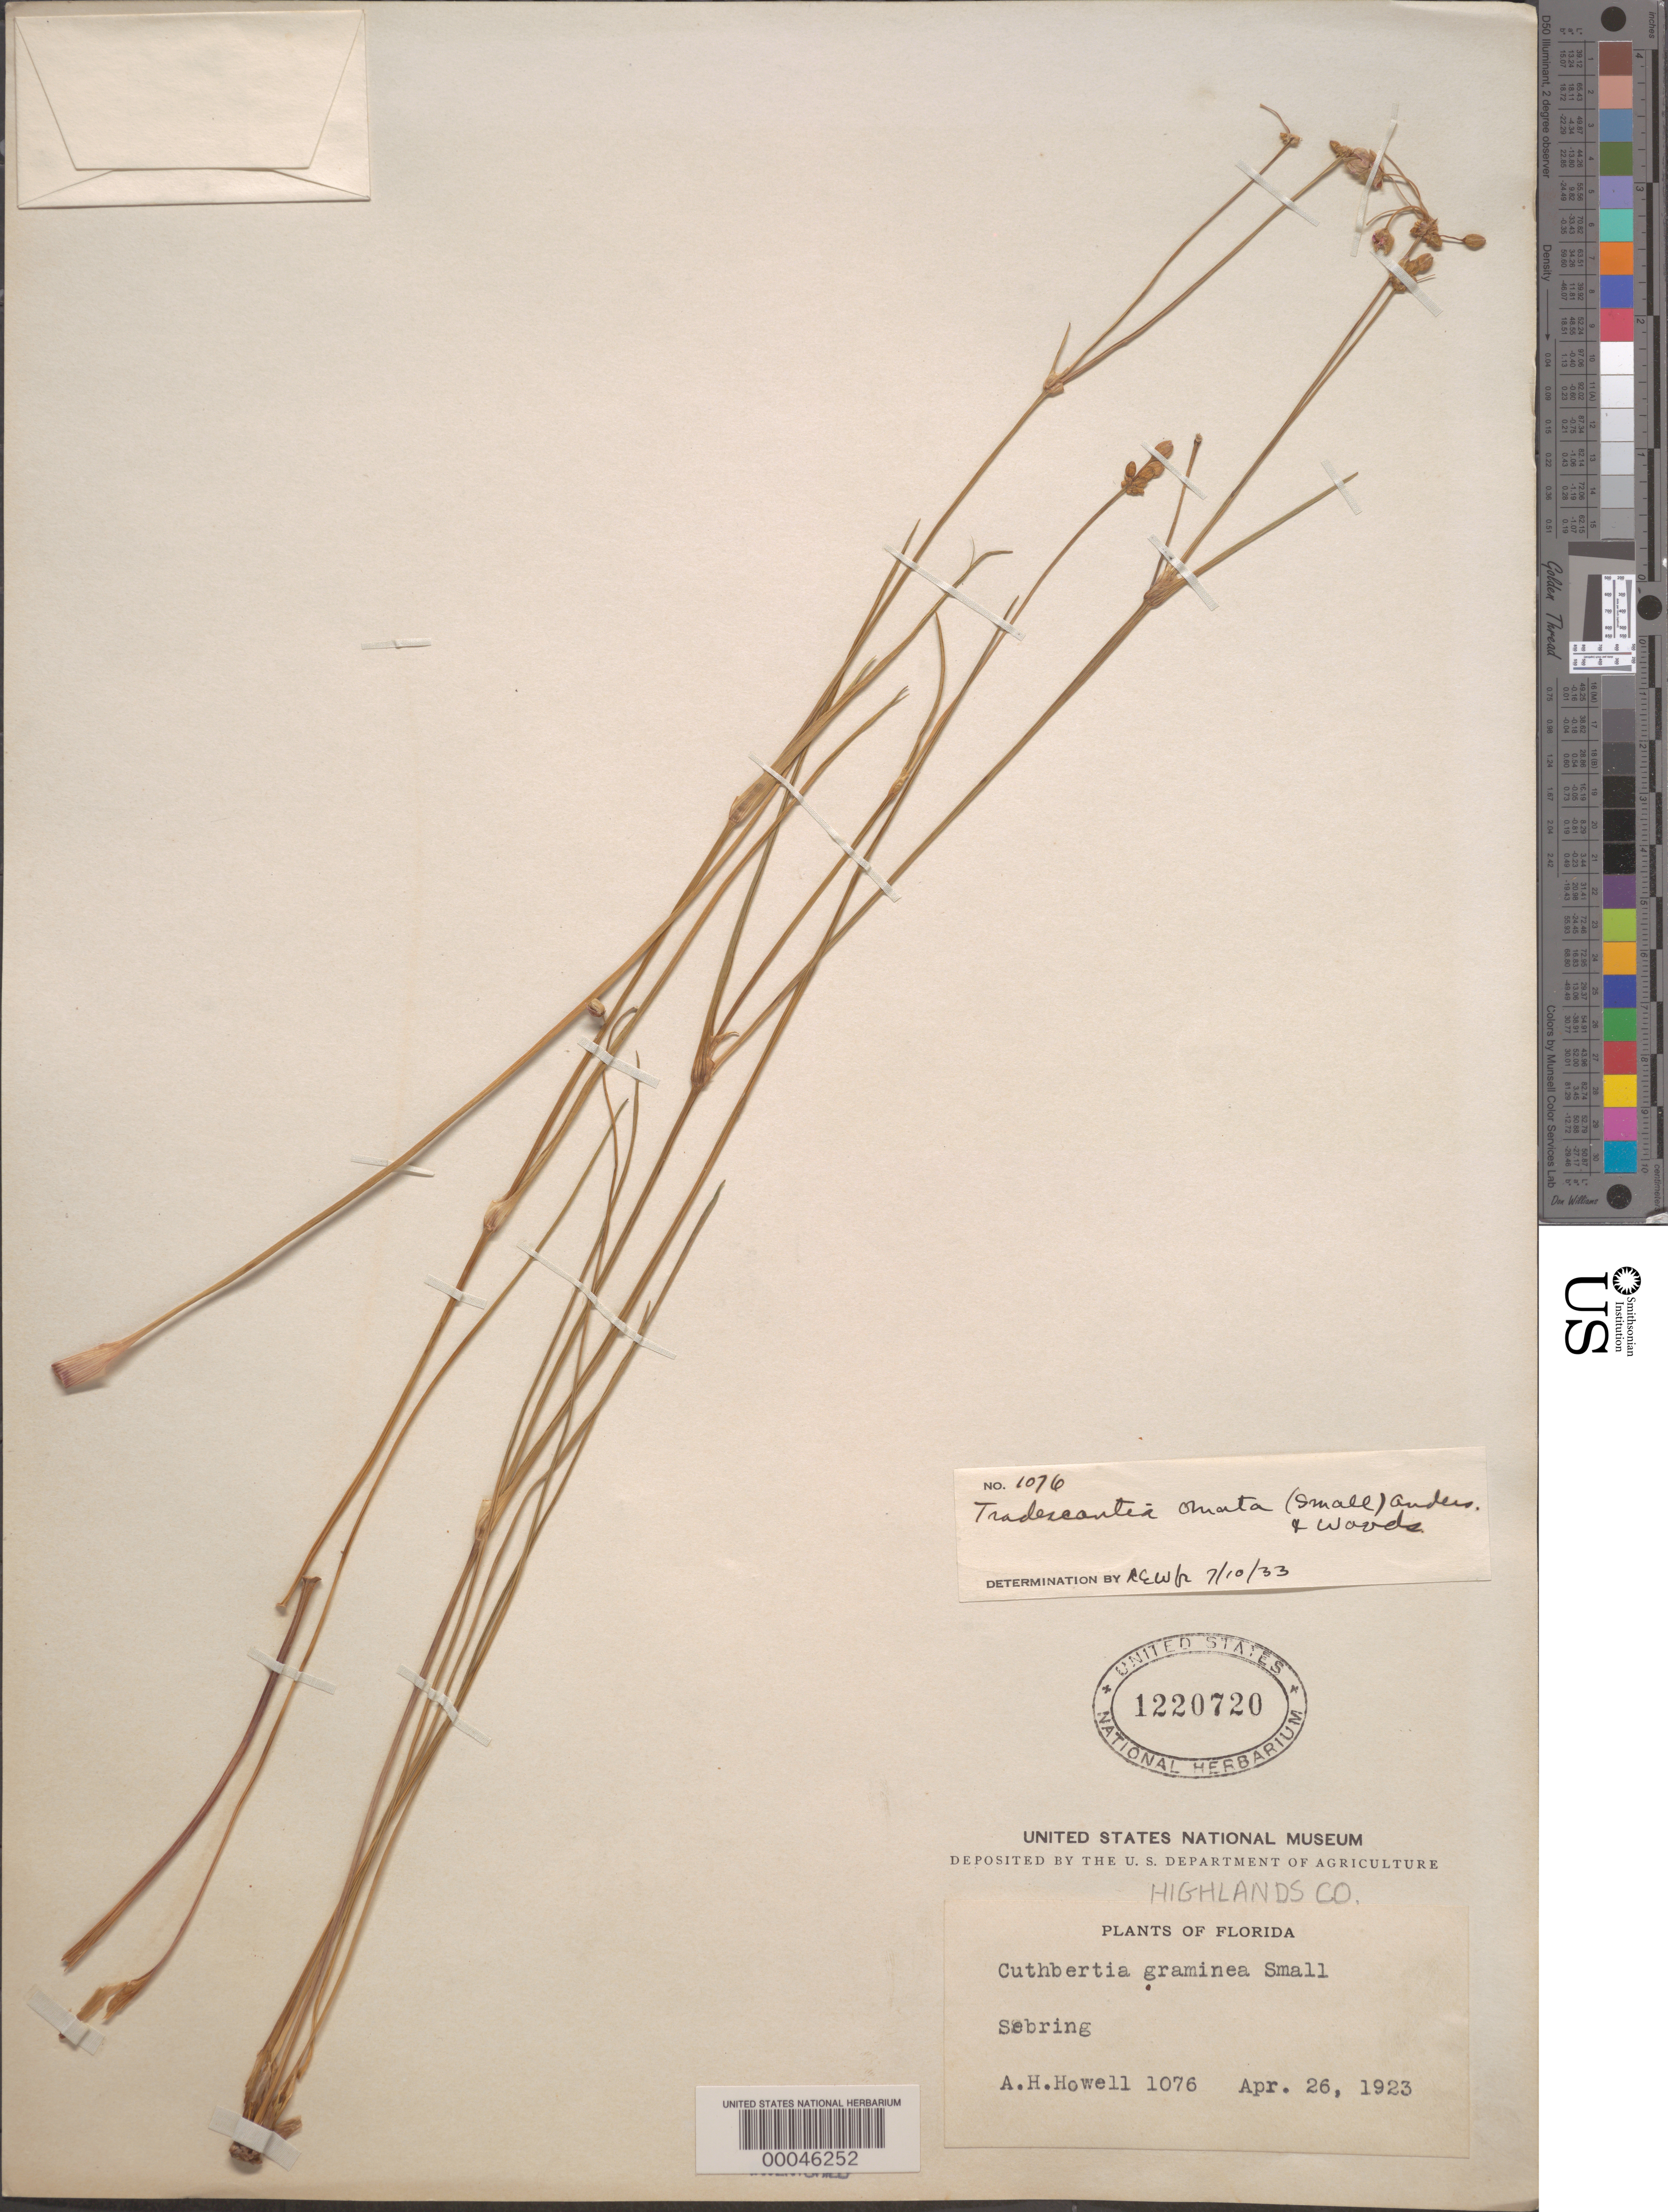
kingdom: Plantae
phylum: Tracheophyta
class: Liliopsida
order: Commelinales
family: Commelinaceae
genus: Cuthbertia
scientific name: Cuthbertia ornata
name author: Small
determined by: Strong, Mark T., (BOT), Smithsonian Institution - National Museum of Natural History (UNITED STATES)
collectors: A. H. Howell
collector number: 1076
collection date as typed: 26 Apr 1923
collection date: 1923-04-26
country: United States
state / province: Florida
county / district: Highlands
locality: Sebring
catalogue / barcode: US 122072